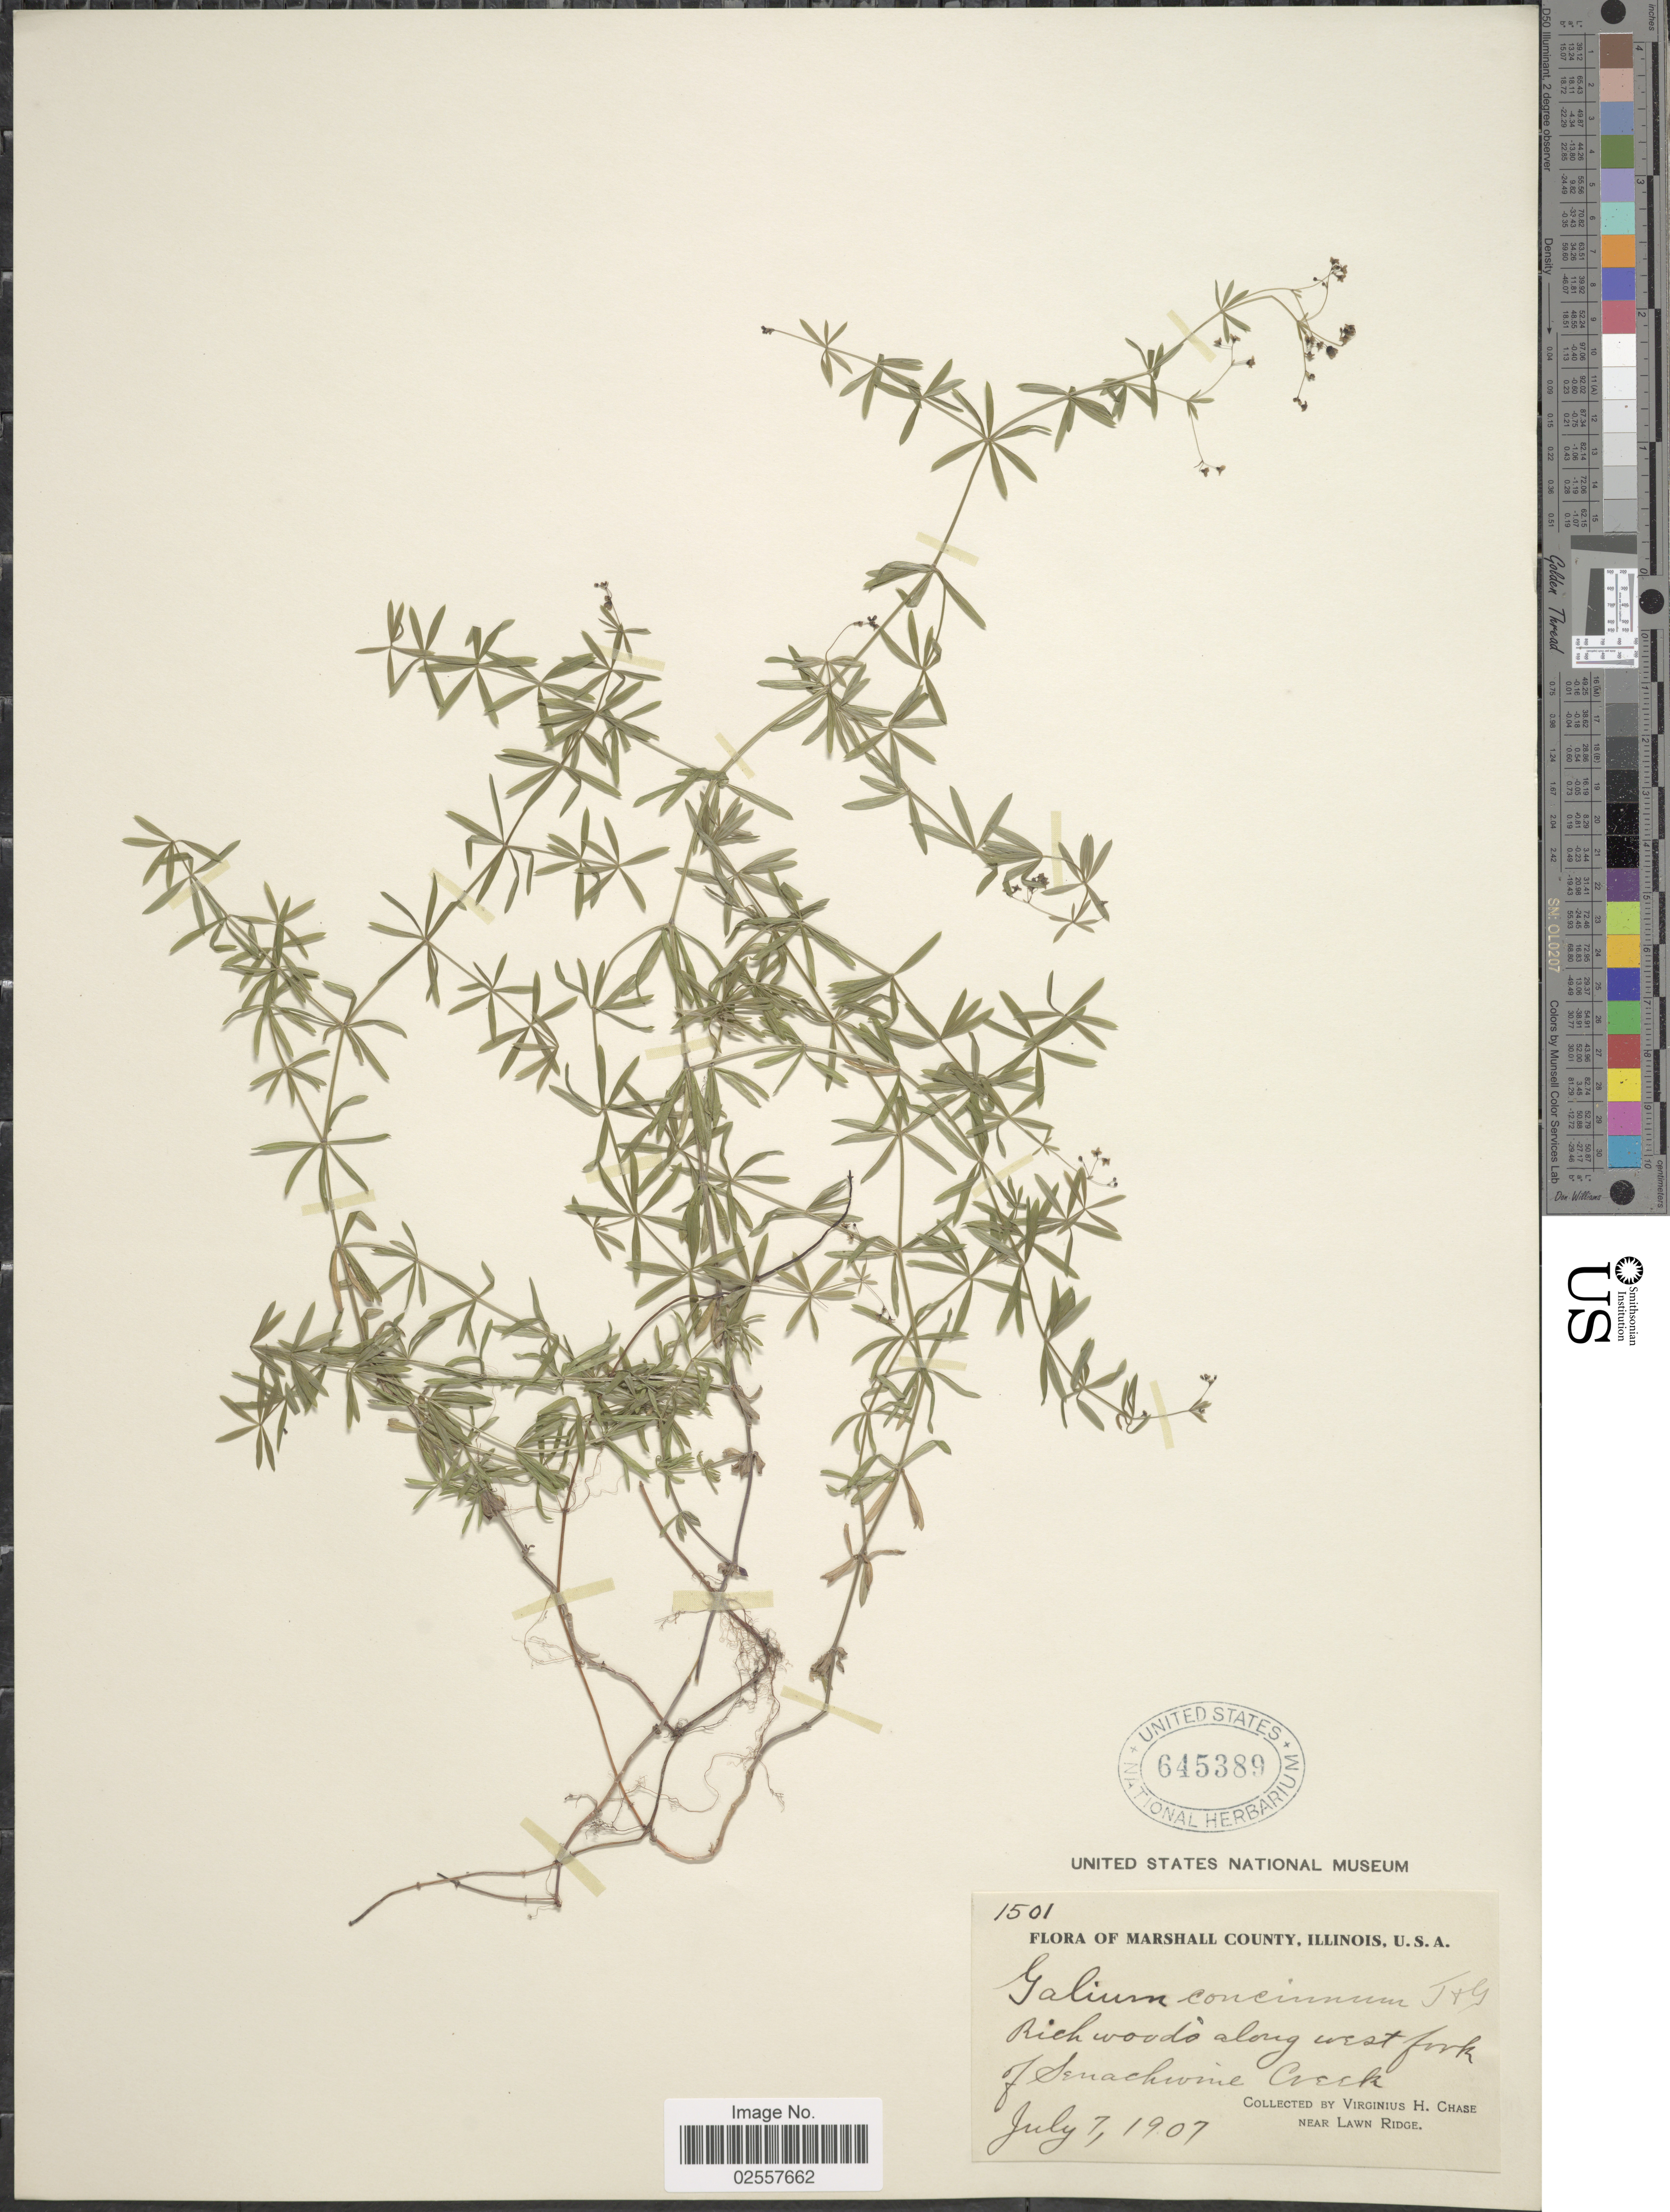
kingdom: Plantae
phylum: Tracheophyta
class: Magnoliopsida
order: Gentianales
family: Rubiaceae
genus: Galium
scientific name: Galium concinnum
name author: Torr. & A. Gray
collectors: V. H. Chase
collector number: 1501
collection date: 1907-07-07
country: United States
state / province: Illinois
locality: Marshall County. Rich woods along west fork of Senachwine Creek. Near Lawn Ridge.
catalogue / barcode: US 645389